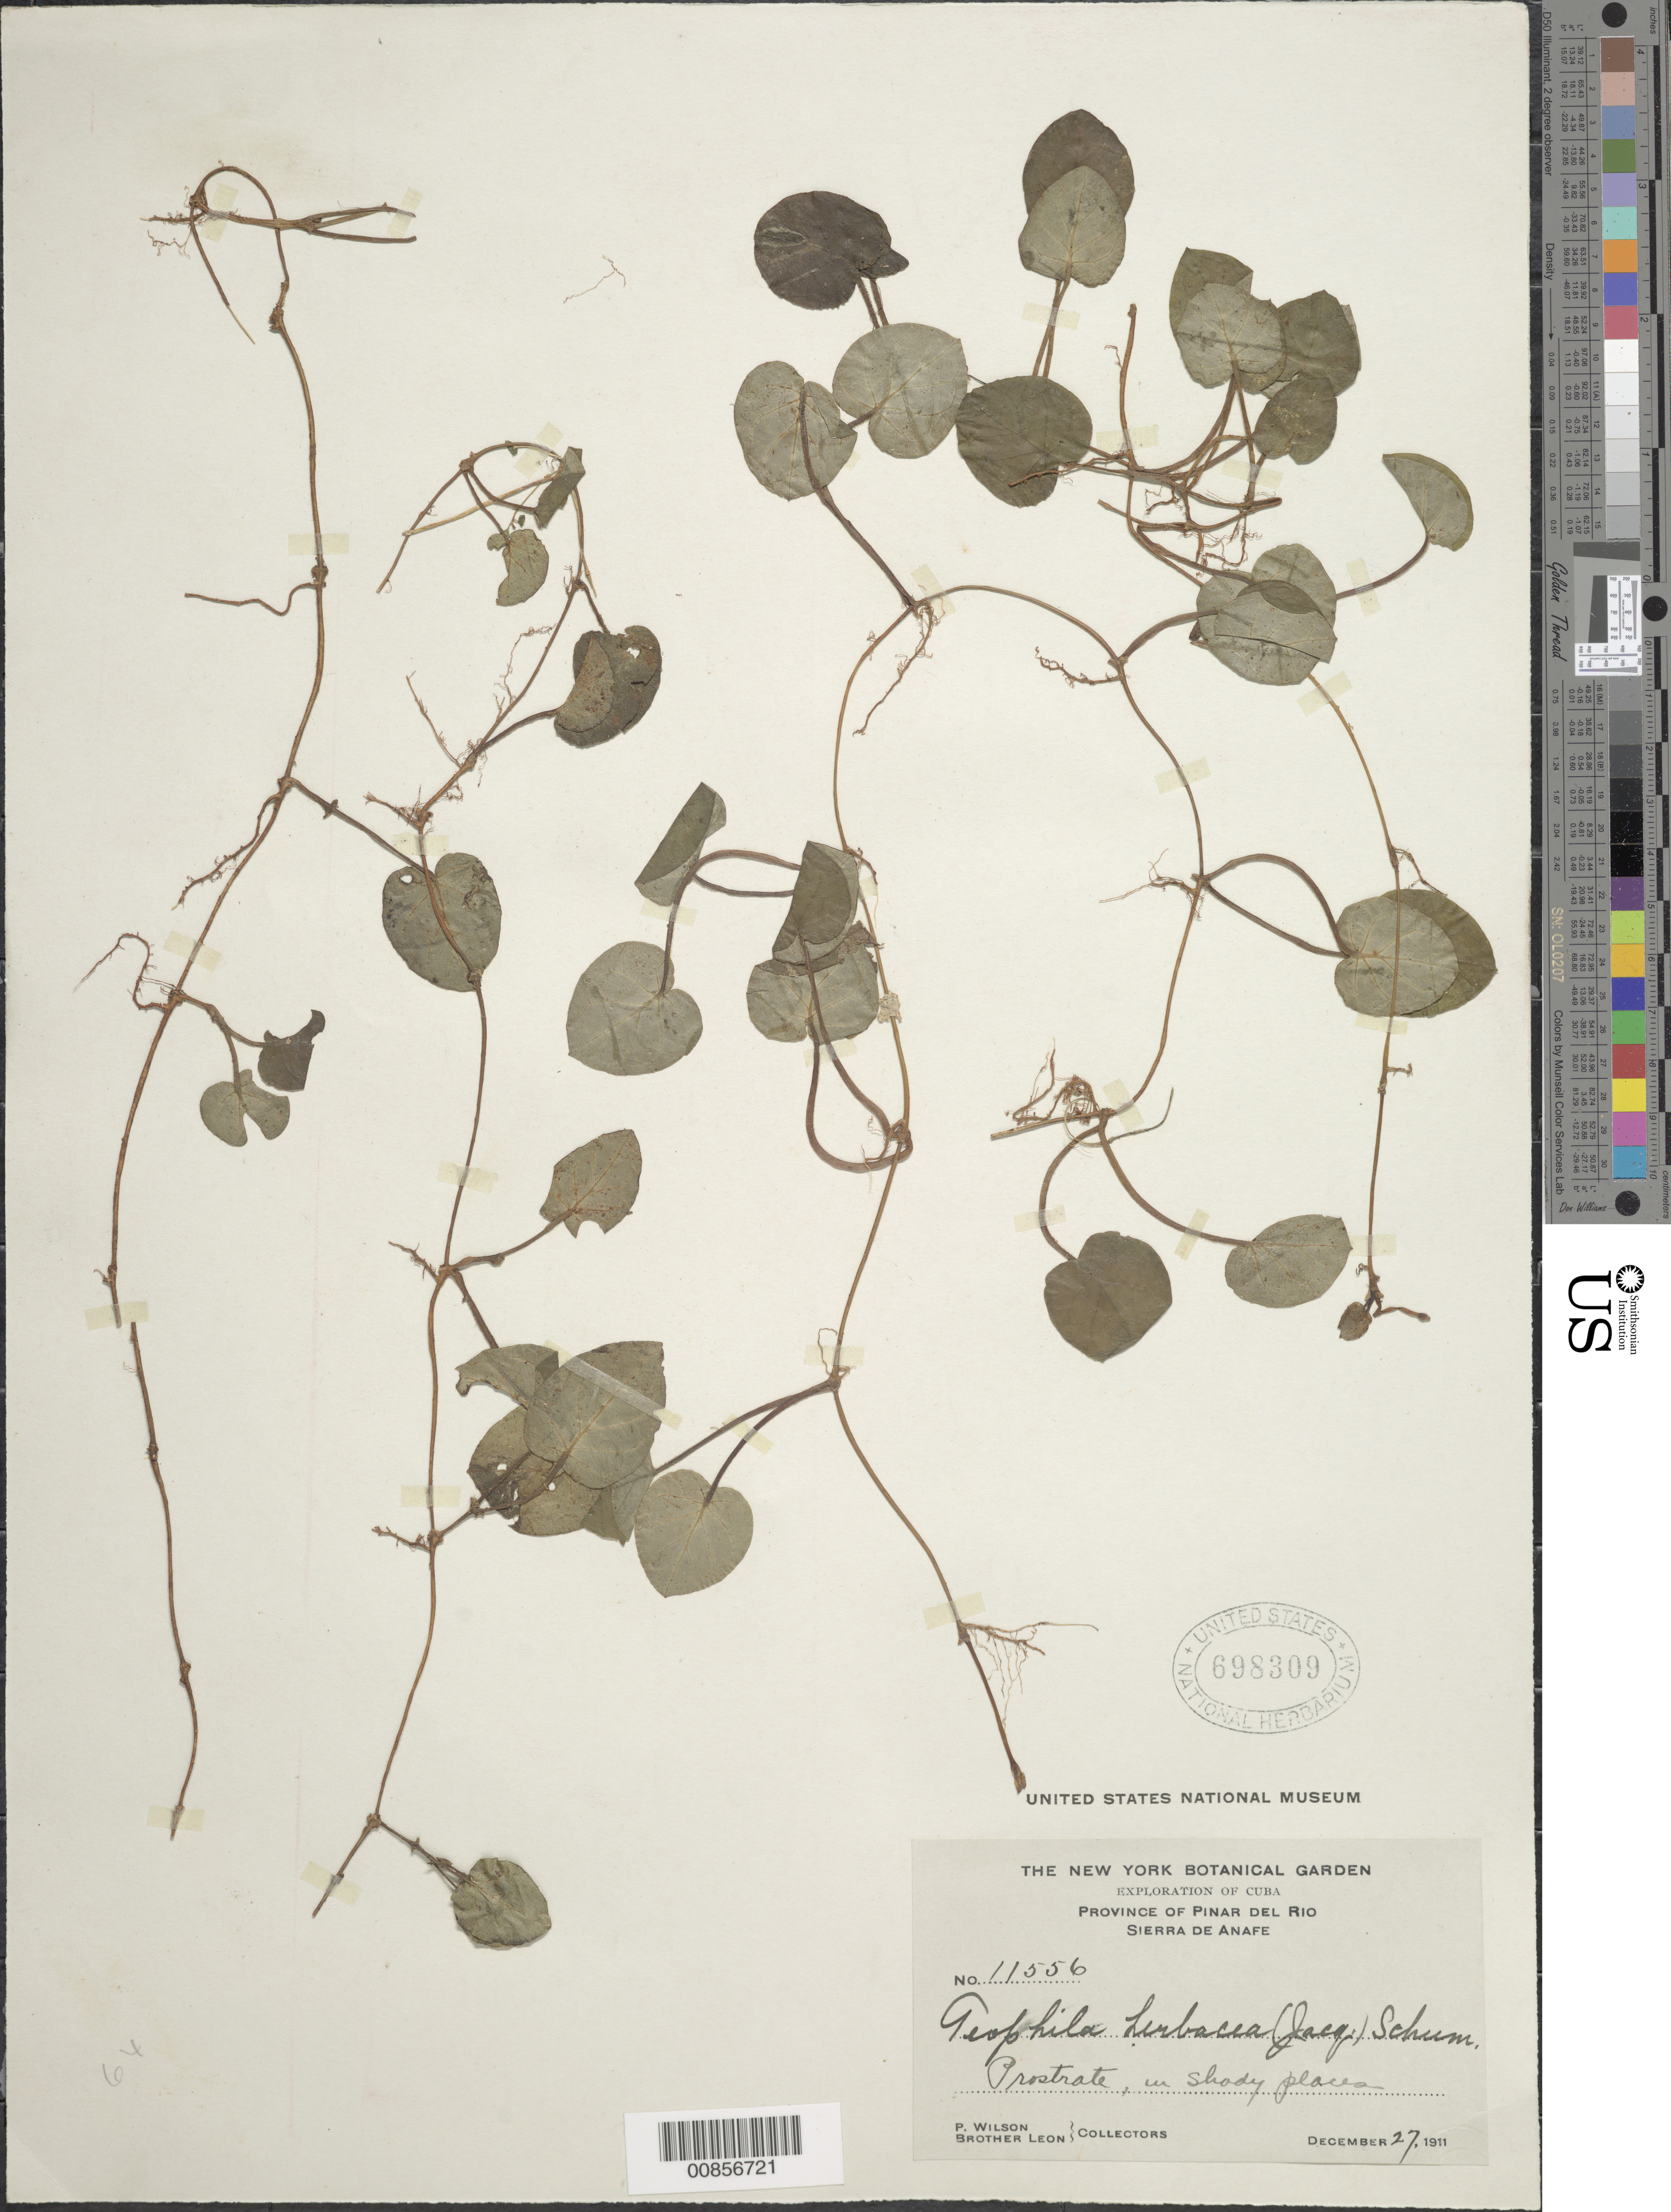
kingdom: Plantae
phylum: Tracheophyta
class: Magnoliopsida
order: Gentianales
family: Rubiaceae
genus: Geophila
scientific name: Geophila repens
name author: (L.) I.M. Johnst.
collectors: P. Wilson & Bro. León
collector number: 11556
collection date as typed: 27 Dec 1911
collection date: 1911-12-27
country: Cuba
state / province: Pinar del Río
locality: Sierra de Anafe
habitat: Shady places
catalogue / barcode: US 698309